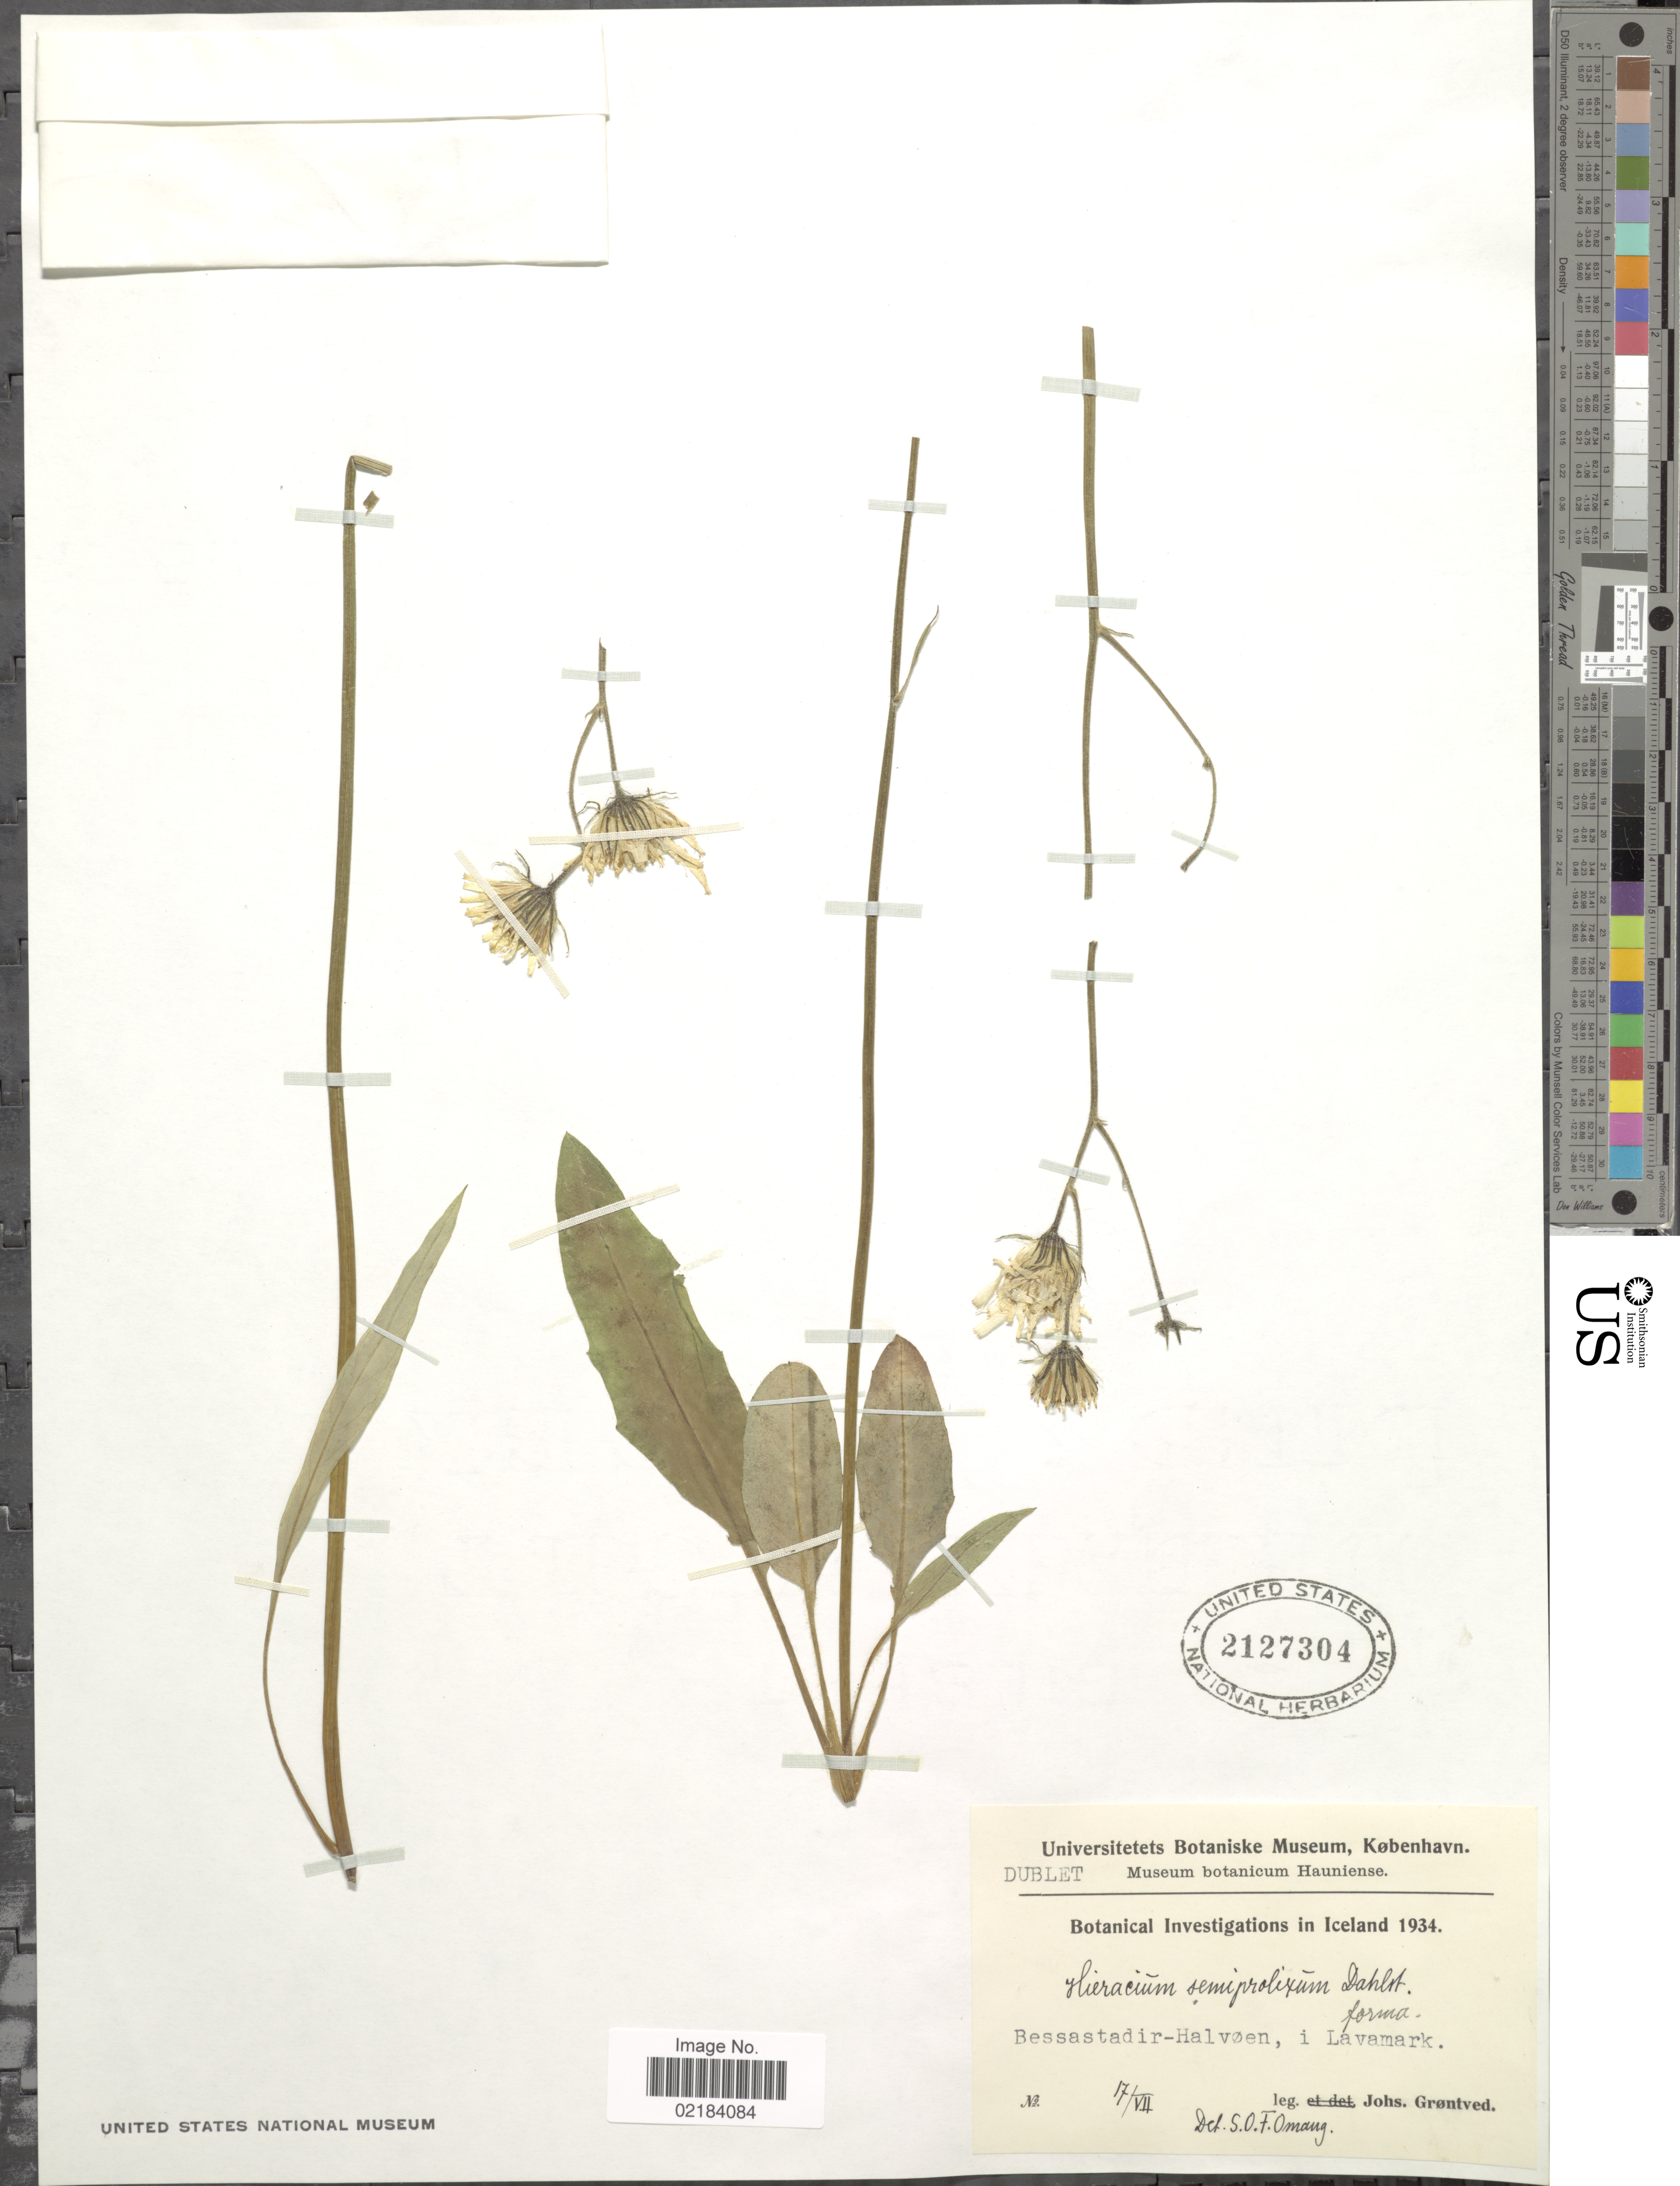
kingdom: Plantae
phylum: Tracheophyta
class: Magnoliopsida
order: Asterales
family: Asteraceae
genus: Hieracium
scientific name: Hieracium semiprolixum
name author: Dahlst.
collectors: J. Grontved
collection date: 1934-07-17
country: Iceland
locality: Bessastadir-Halvøen, i Lavamark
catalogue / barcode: US 2127304